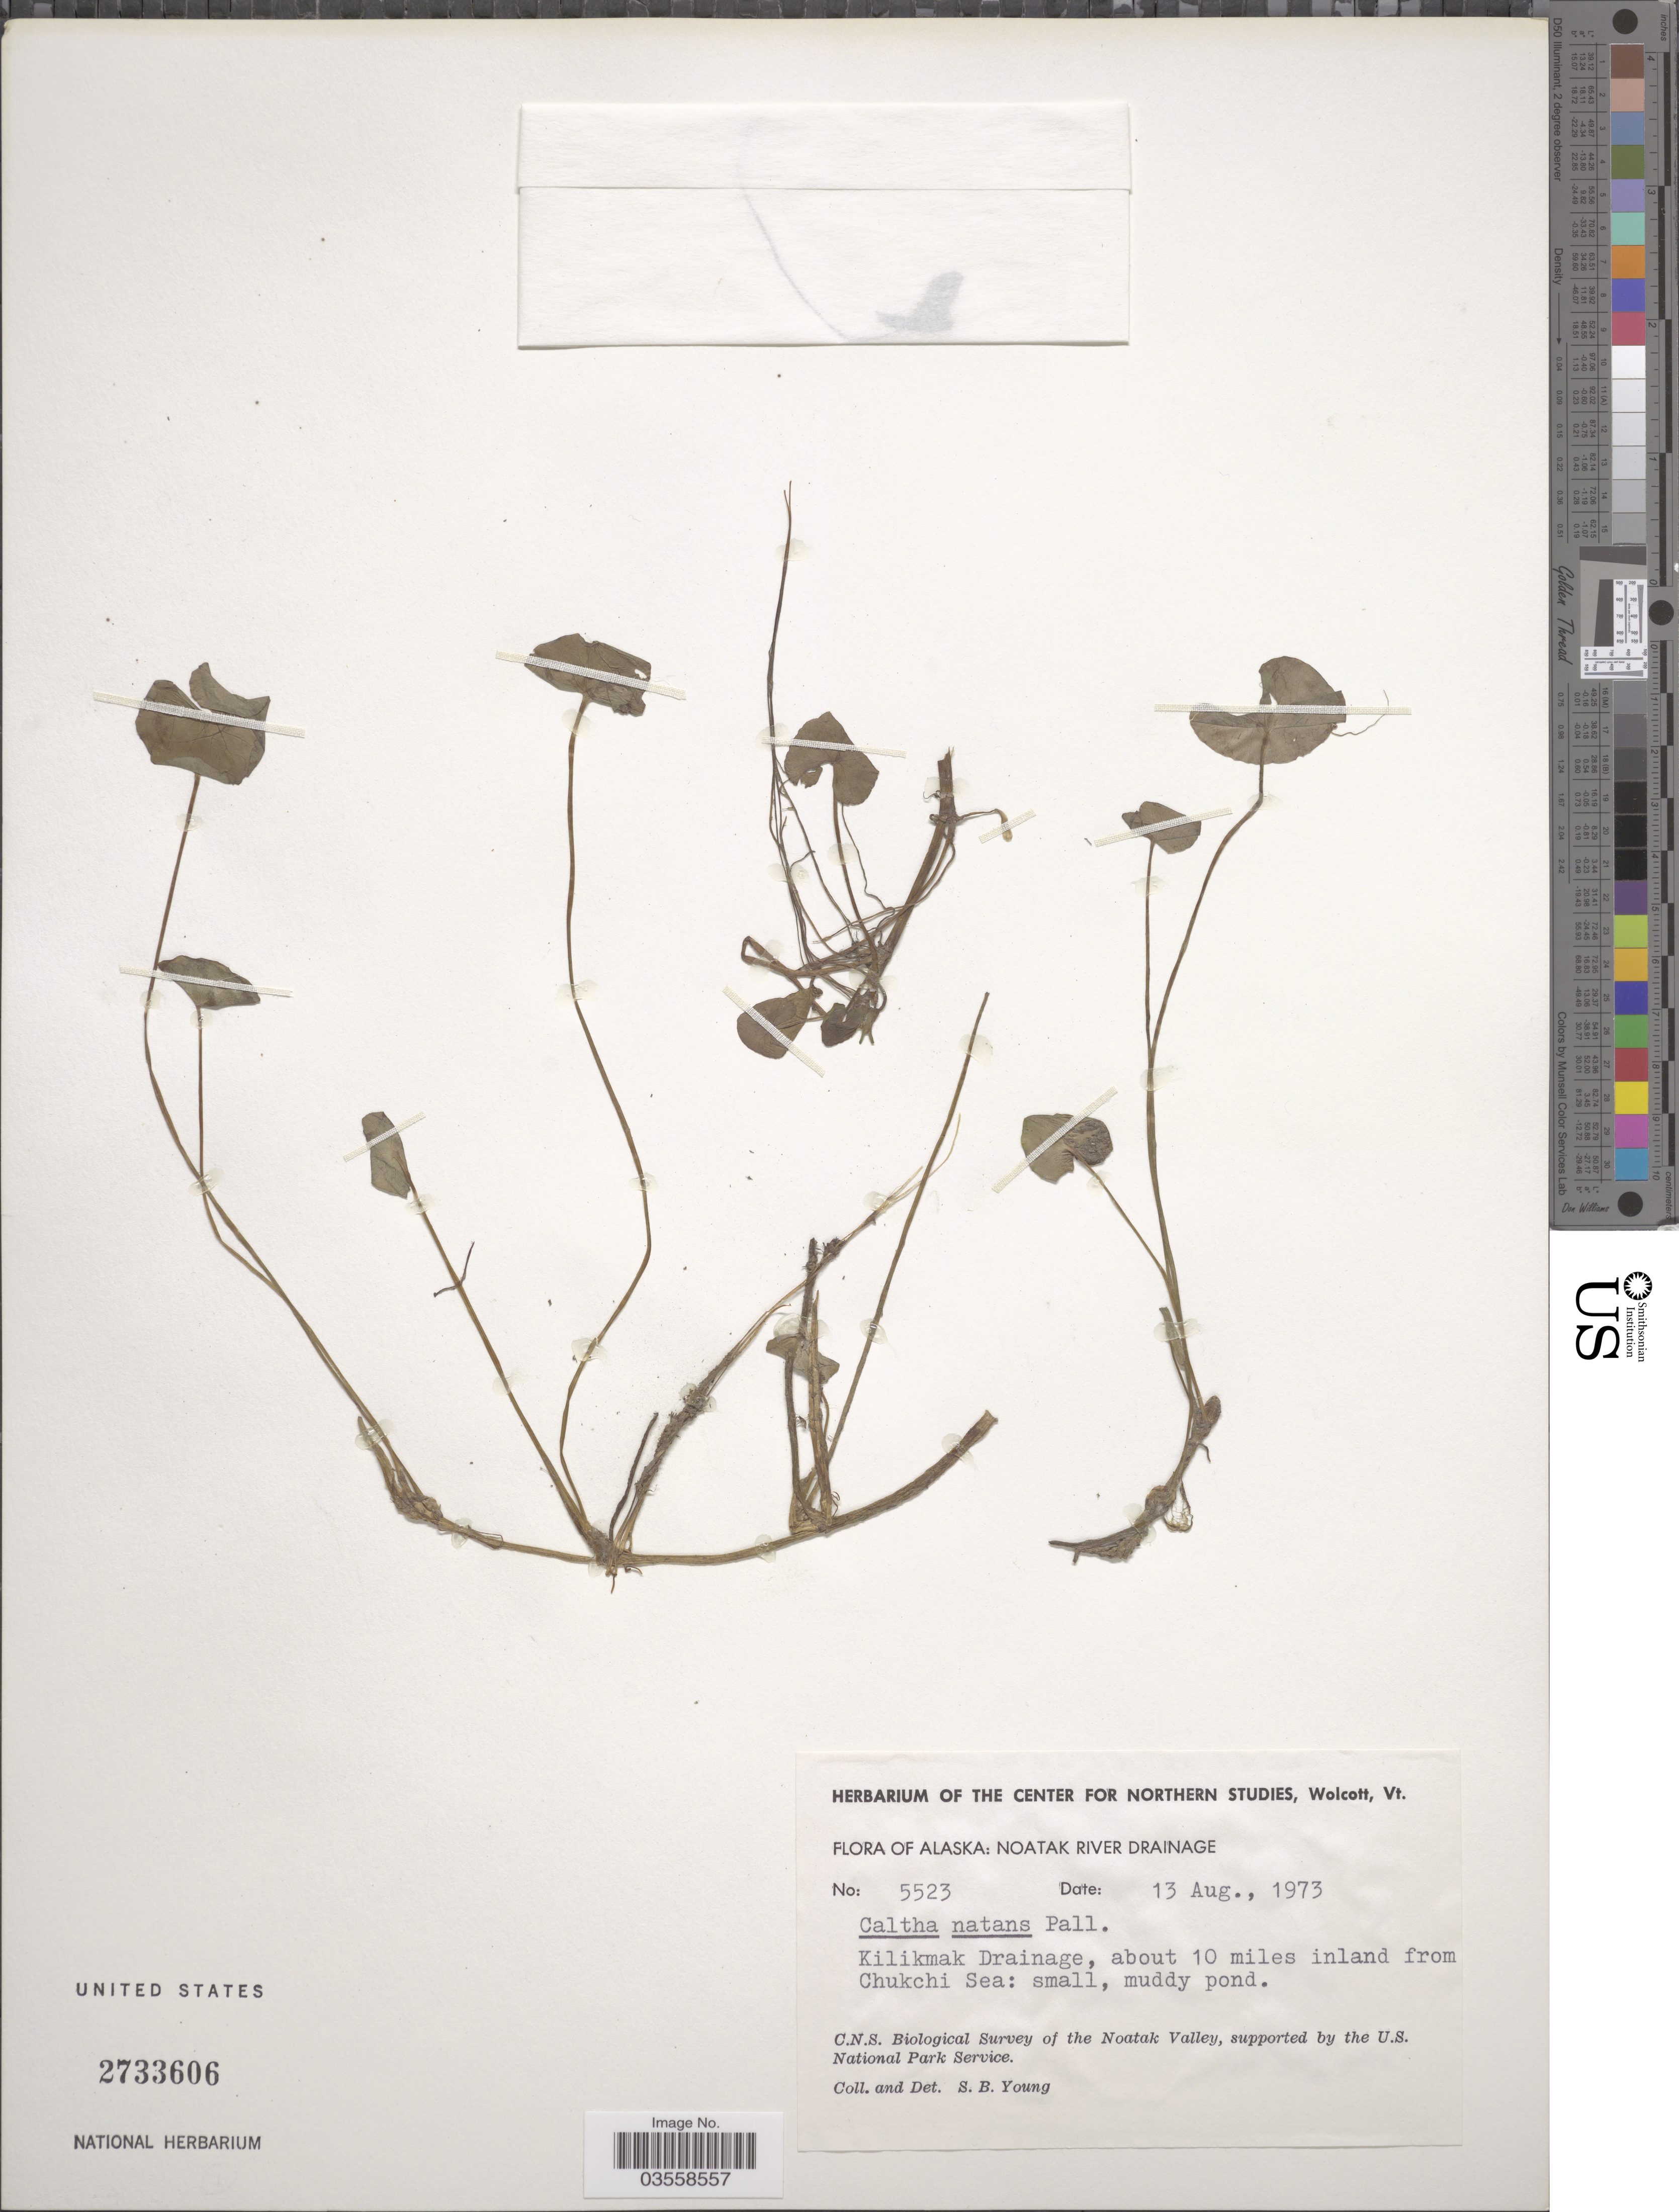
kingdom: Plantae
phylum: Tracheophyta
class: Magnoliopsida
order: Ranunculales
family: Ranunculaceae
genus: Caltha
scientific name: Caltha natans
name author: Pall.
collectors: S. Young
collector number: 5523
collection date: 1973-08-13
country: United States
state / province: Alaska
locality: Noatak River Drainage. Kilikmak Drainage, about 10 miles inland from Chukchi Sea. The Noatak Valley.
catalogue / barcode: US 2733606